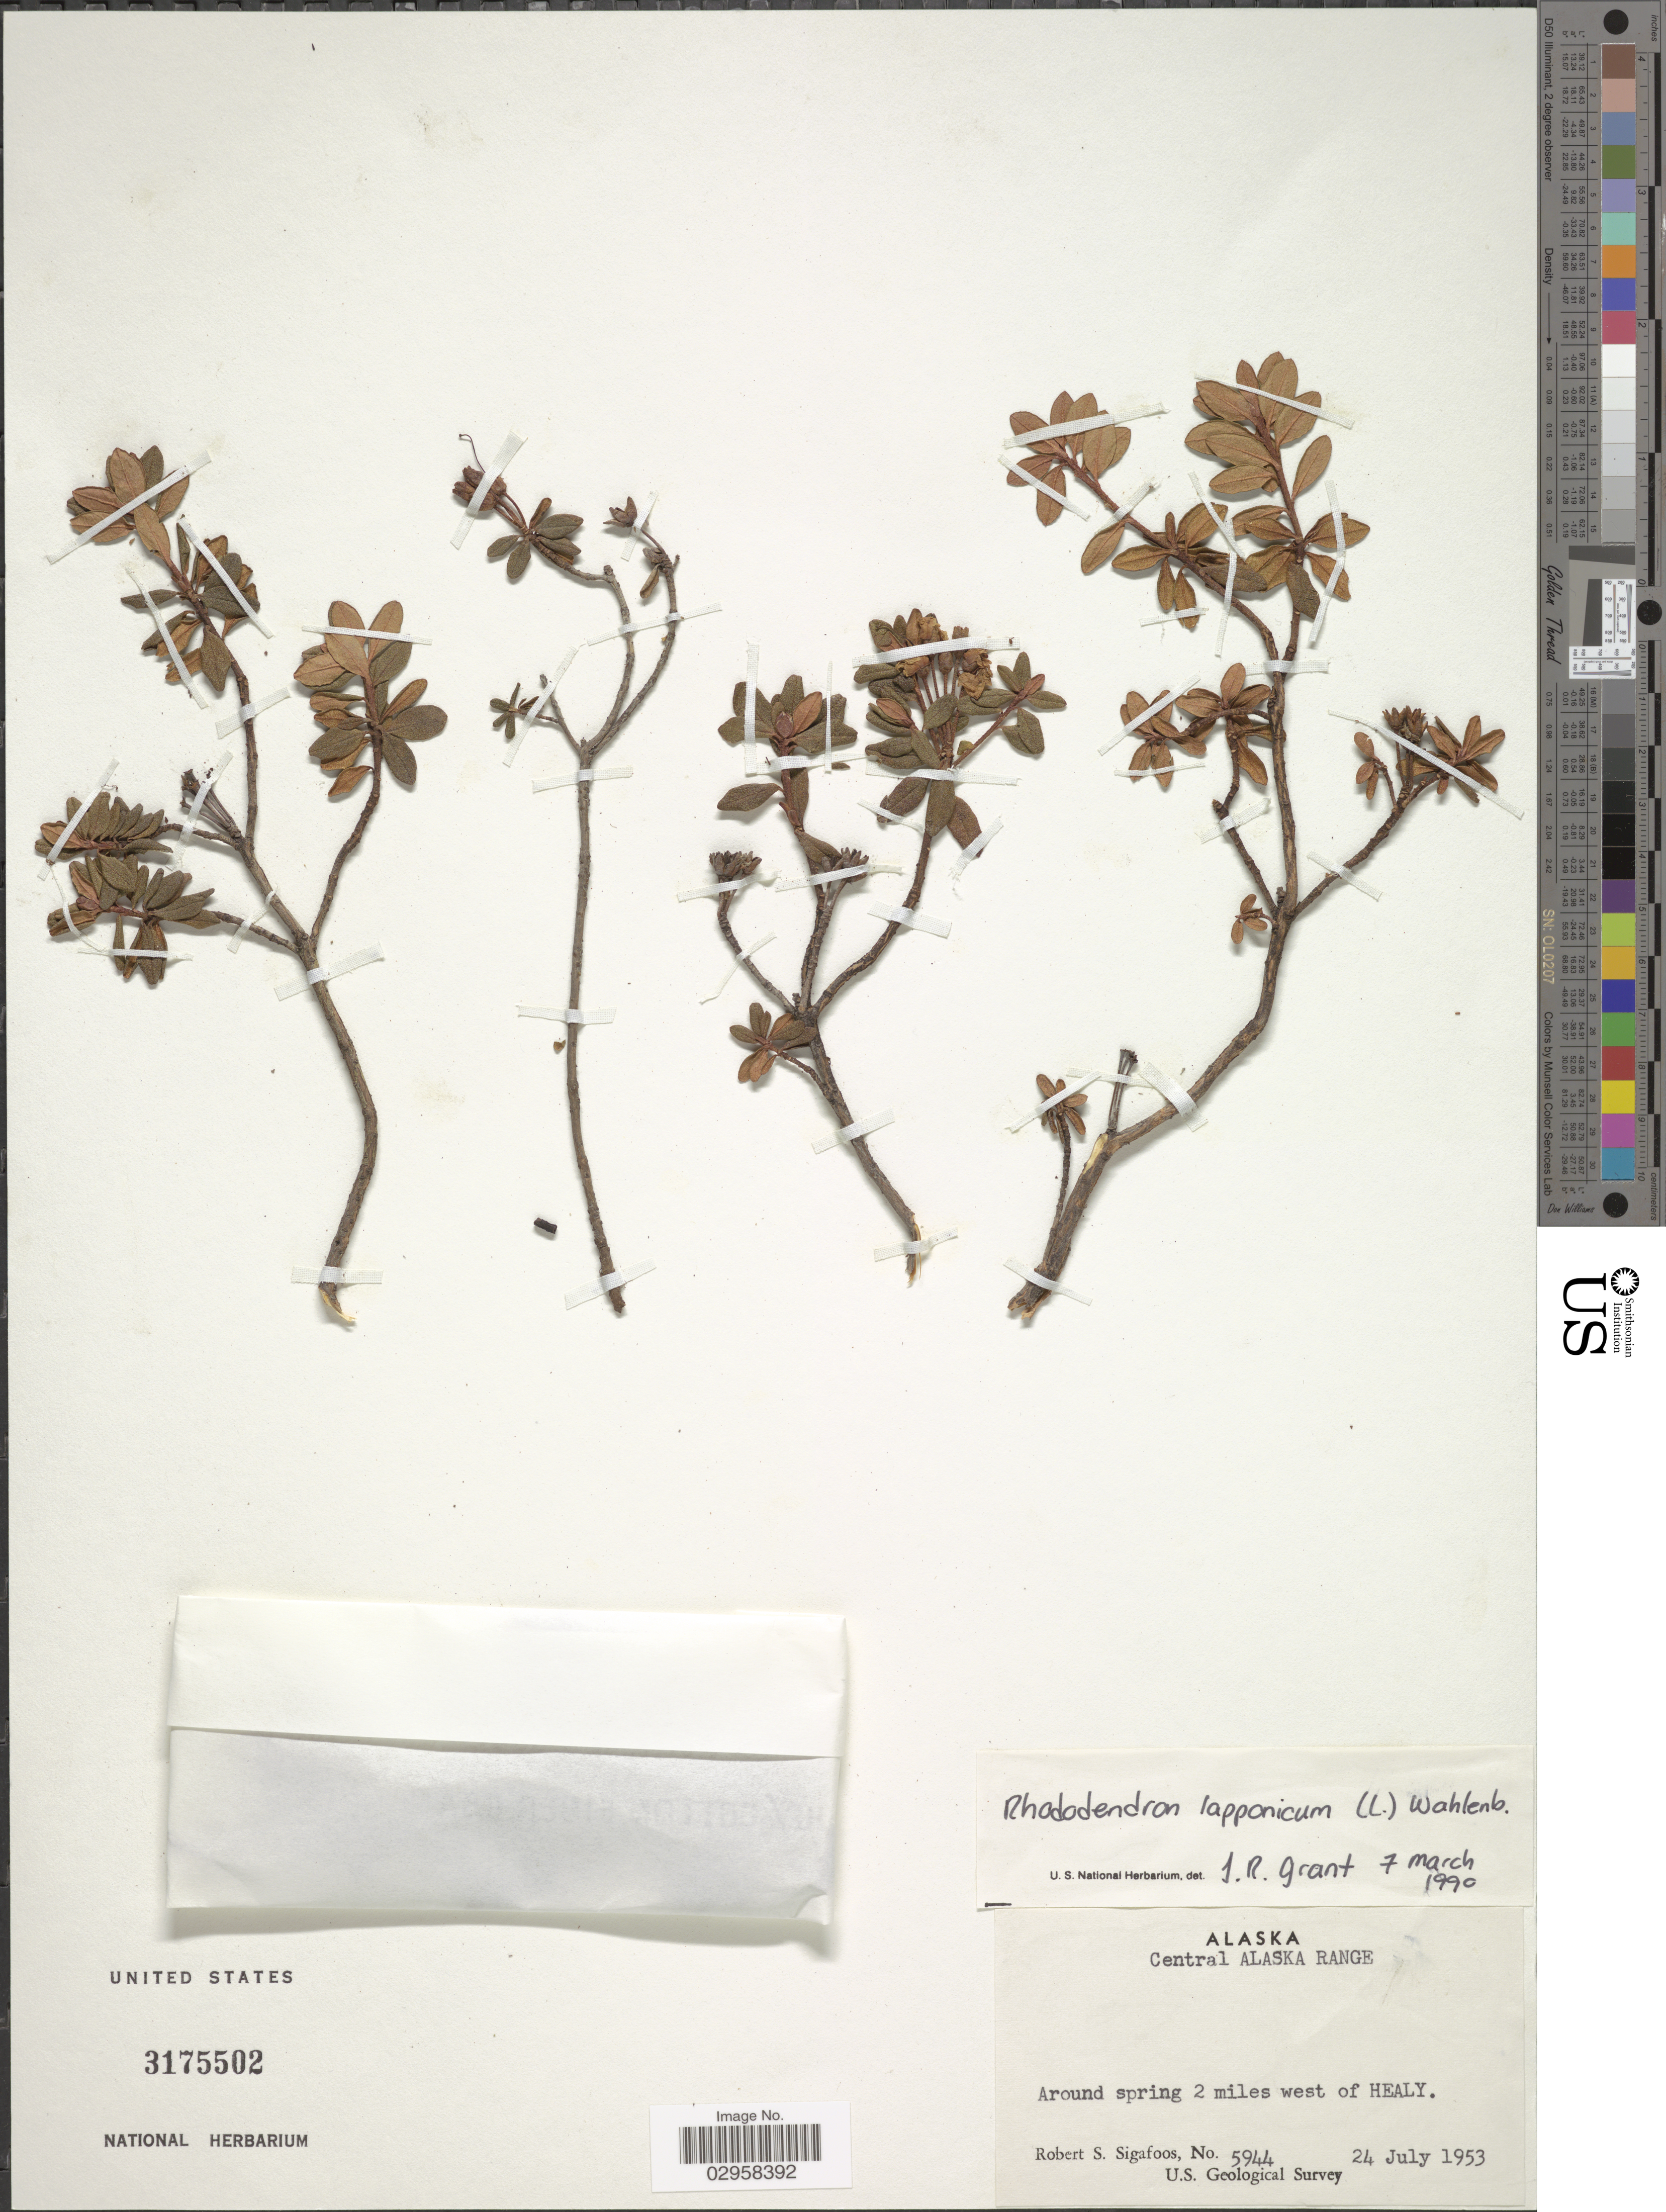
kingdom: Plantae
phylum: Tracheophyta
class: Magnoliopsida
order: Ericales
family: Ericaceae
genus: Rhododendron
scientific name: Rhododendron lapponicum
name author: (L.) Wahlenb.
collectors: R. Sigafoos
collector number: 5944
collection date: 1953-07-24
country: United States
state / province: Alaska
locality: Central Alaska Range. Around spring 2 miles west of Healy.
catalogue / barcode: US 3175502